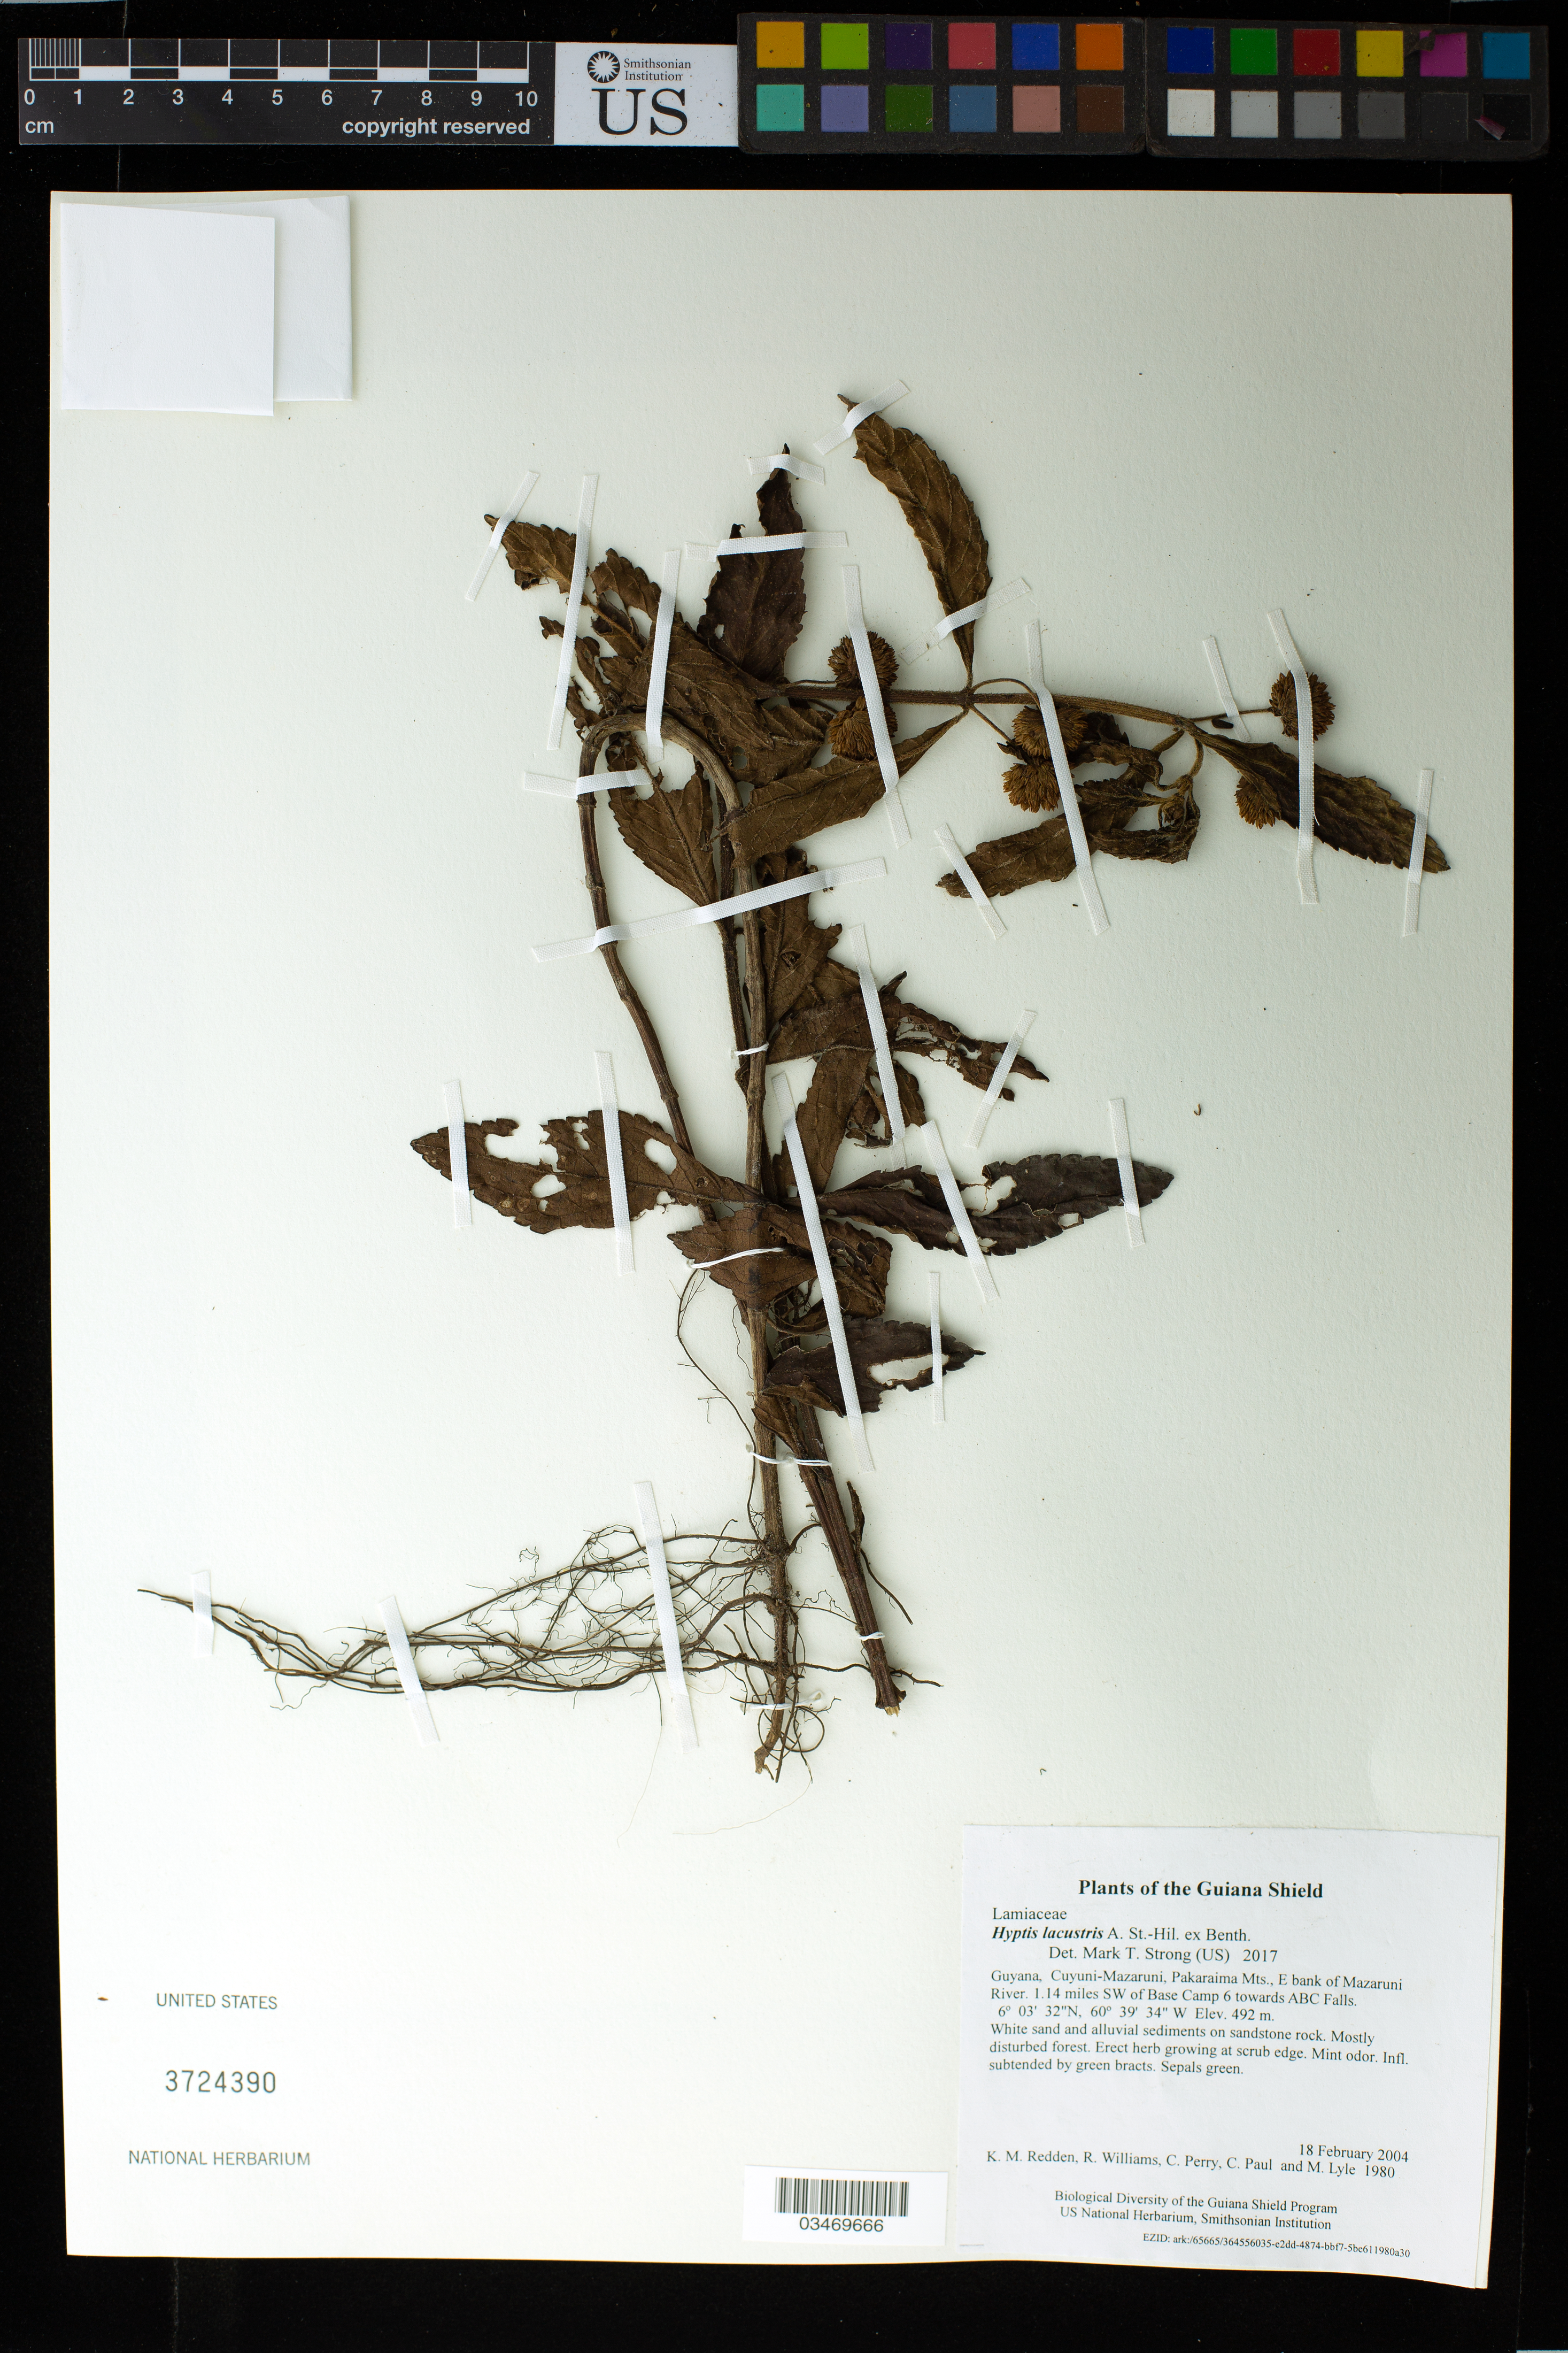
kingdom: Plantae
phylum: Tracheophyta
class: Magnoliopsida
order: Lamiales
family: Lamiaceae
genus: Hyptis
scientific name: Hyptis lacustris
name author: A. St.-Hil. ex Benth.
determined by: Strong, M. T., (US), Smithsonian Institution - National Museum of Natural History (UNITED STATES)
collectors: K. M. Redden, R. Williams, C. Perry, C. Paul & M. Lyle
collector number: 1980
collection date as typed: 18 February 2004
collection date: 2004-02-18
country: Guyana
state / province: Cuyuni-Mazaruni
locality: Pakaraima Mts., E bank of Mazaruni River. 1.14 miles SW of Base Camp 6 towards ABC Falls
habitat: White sand and alluvial sediments on sandstone rock. Mostly disturbed forest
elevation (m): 492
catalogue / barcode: US 3724390